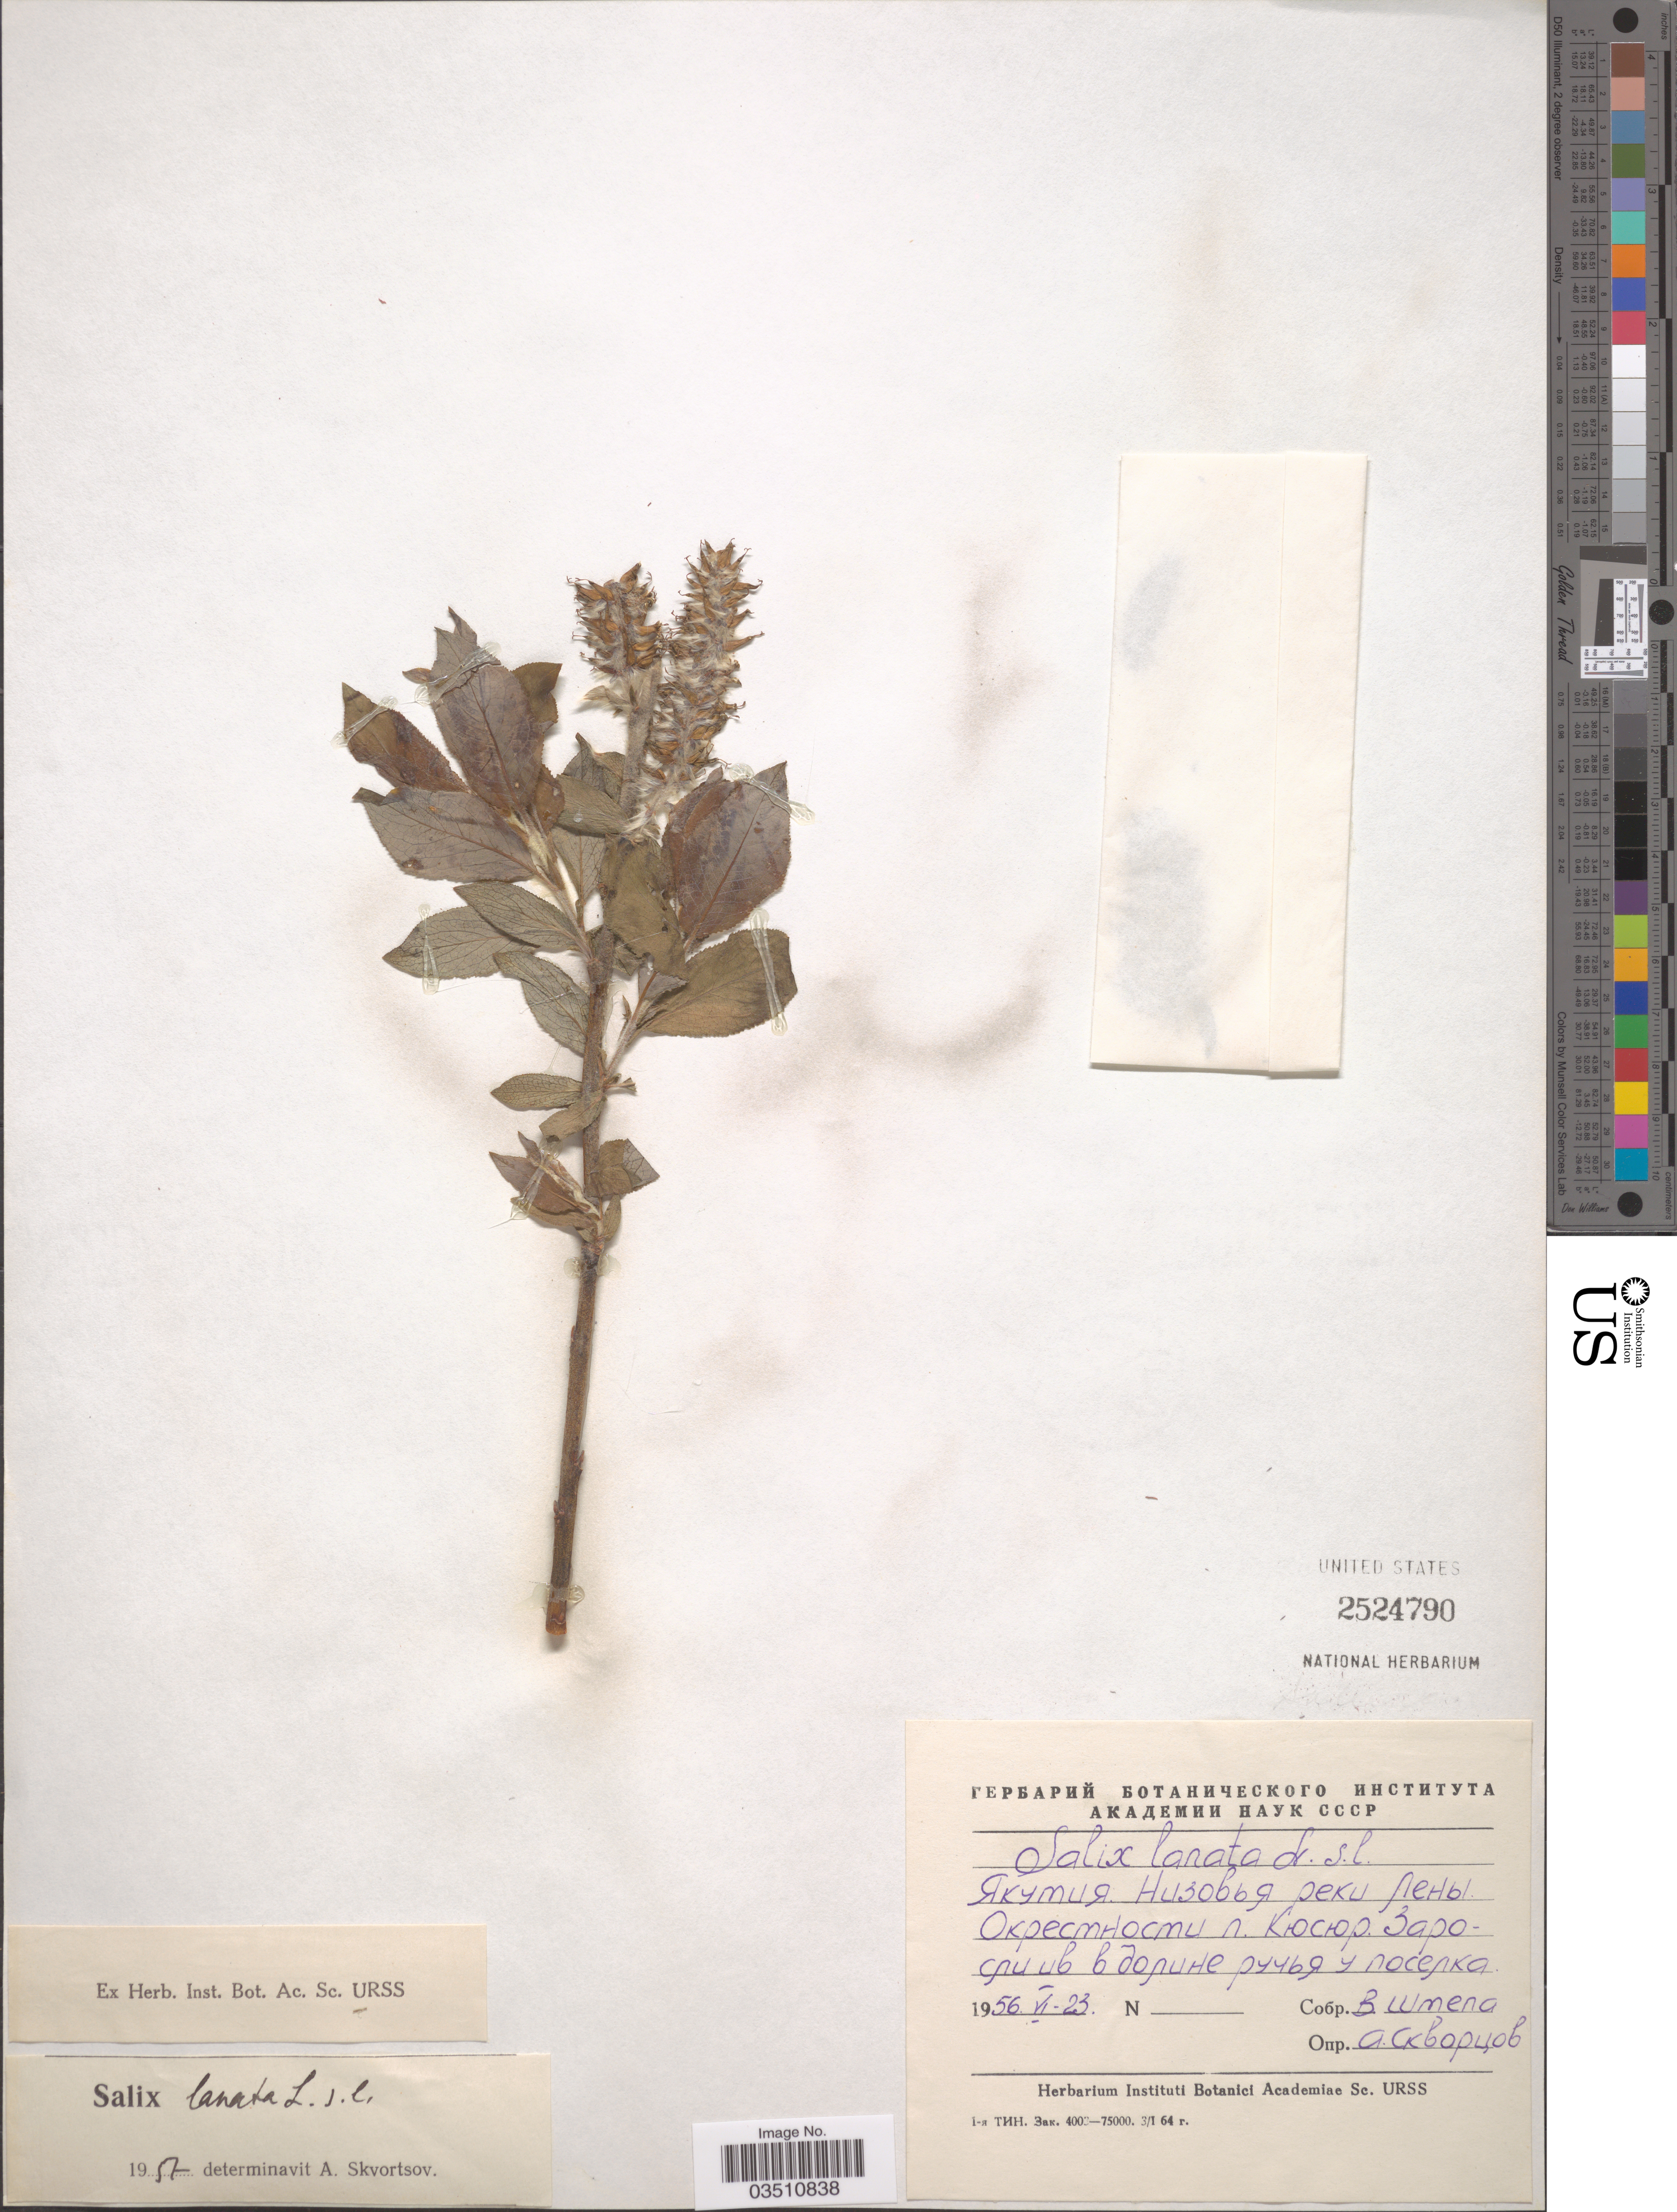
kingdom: Plantae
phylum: Tracheophyta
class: Magnoliopsida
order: Malpighiales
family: Salicaceae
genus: Salix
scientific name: Salix lanata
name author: L.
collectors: V. Shtepa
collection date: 1956-06-23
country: Russian Federation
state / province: Sakha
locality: River Lena, vicinity of village Kusur.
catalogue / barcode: US 2524790